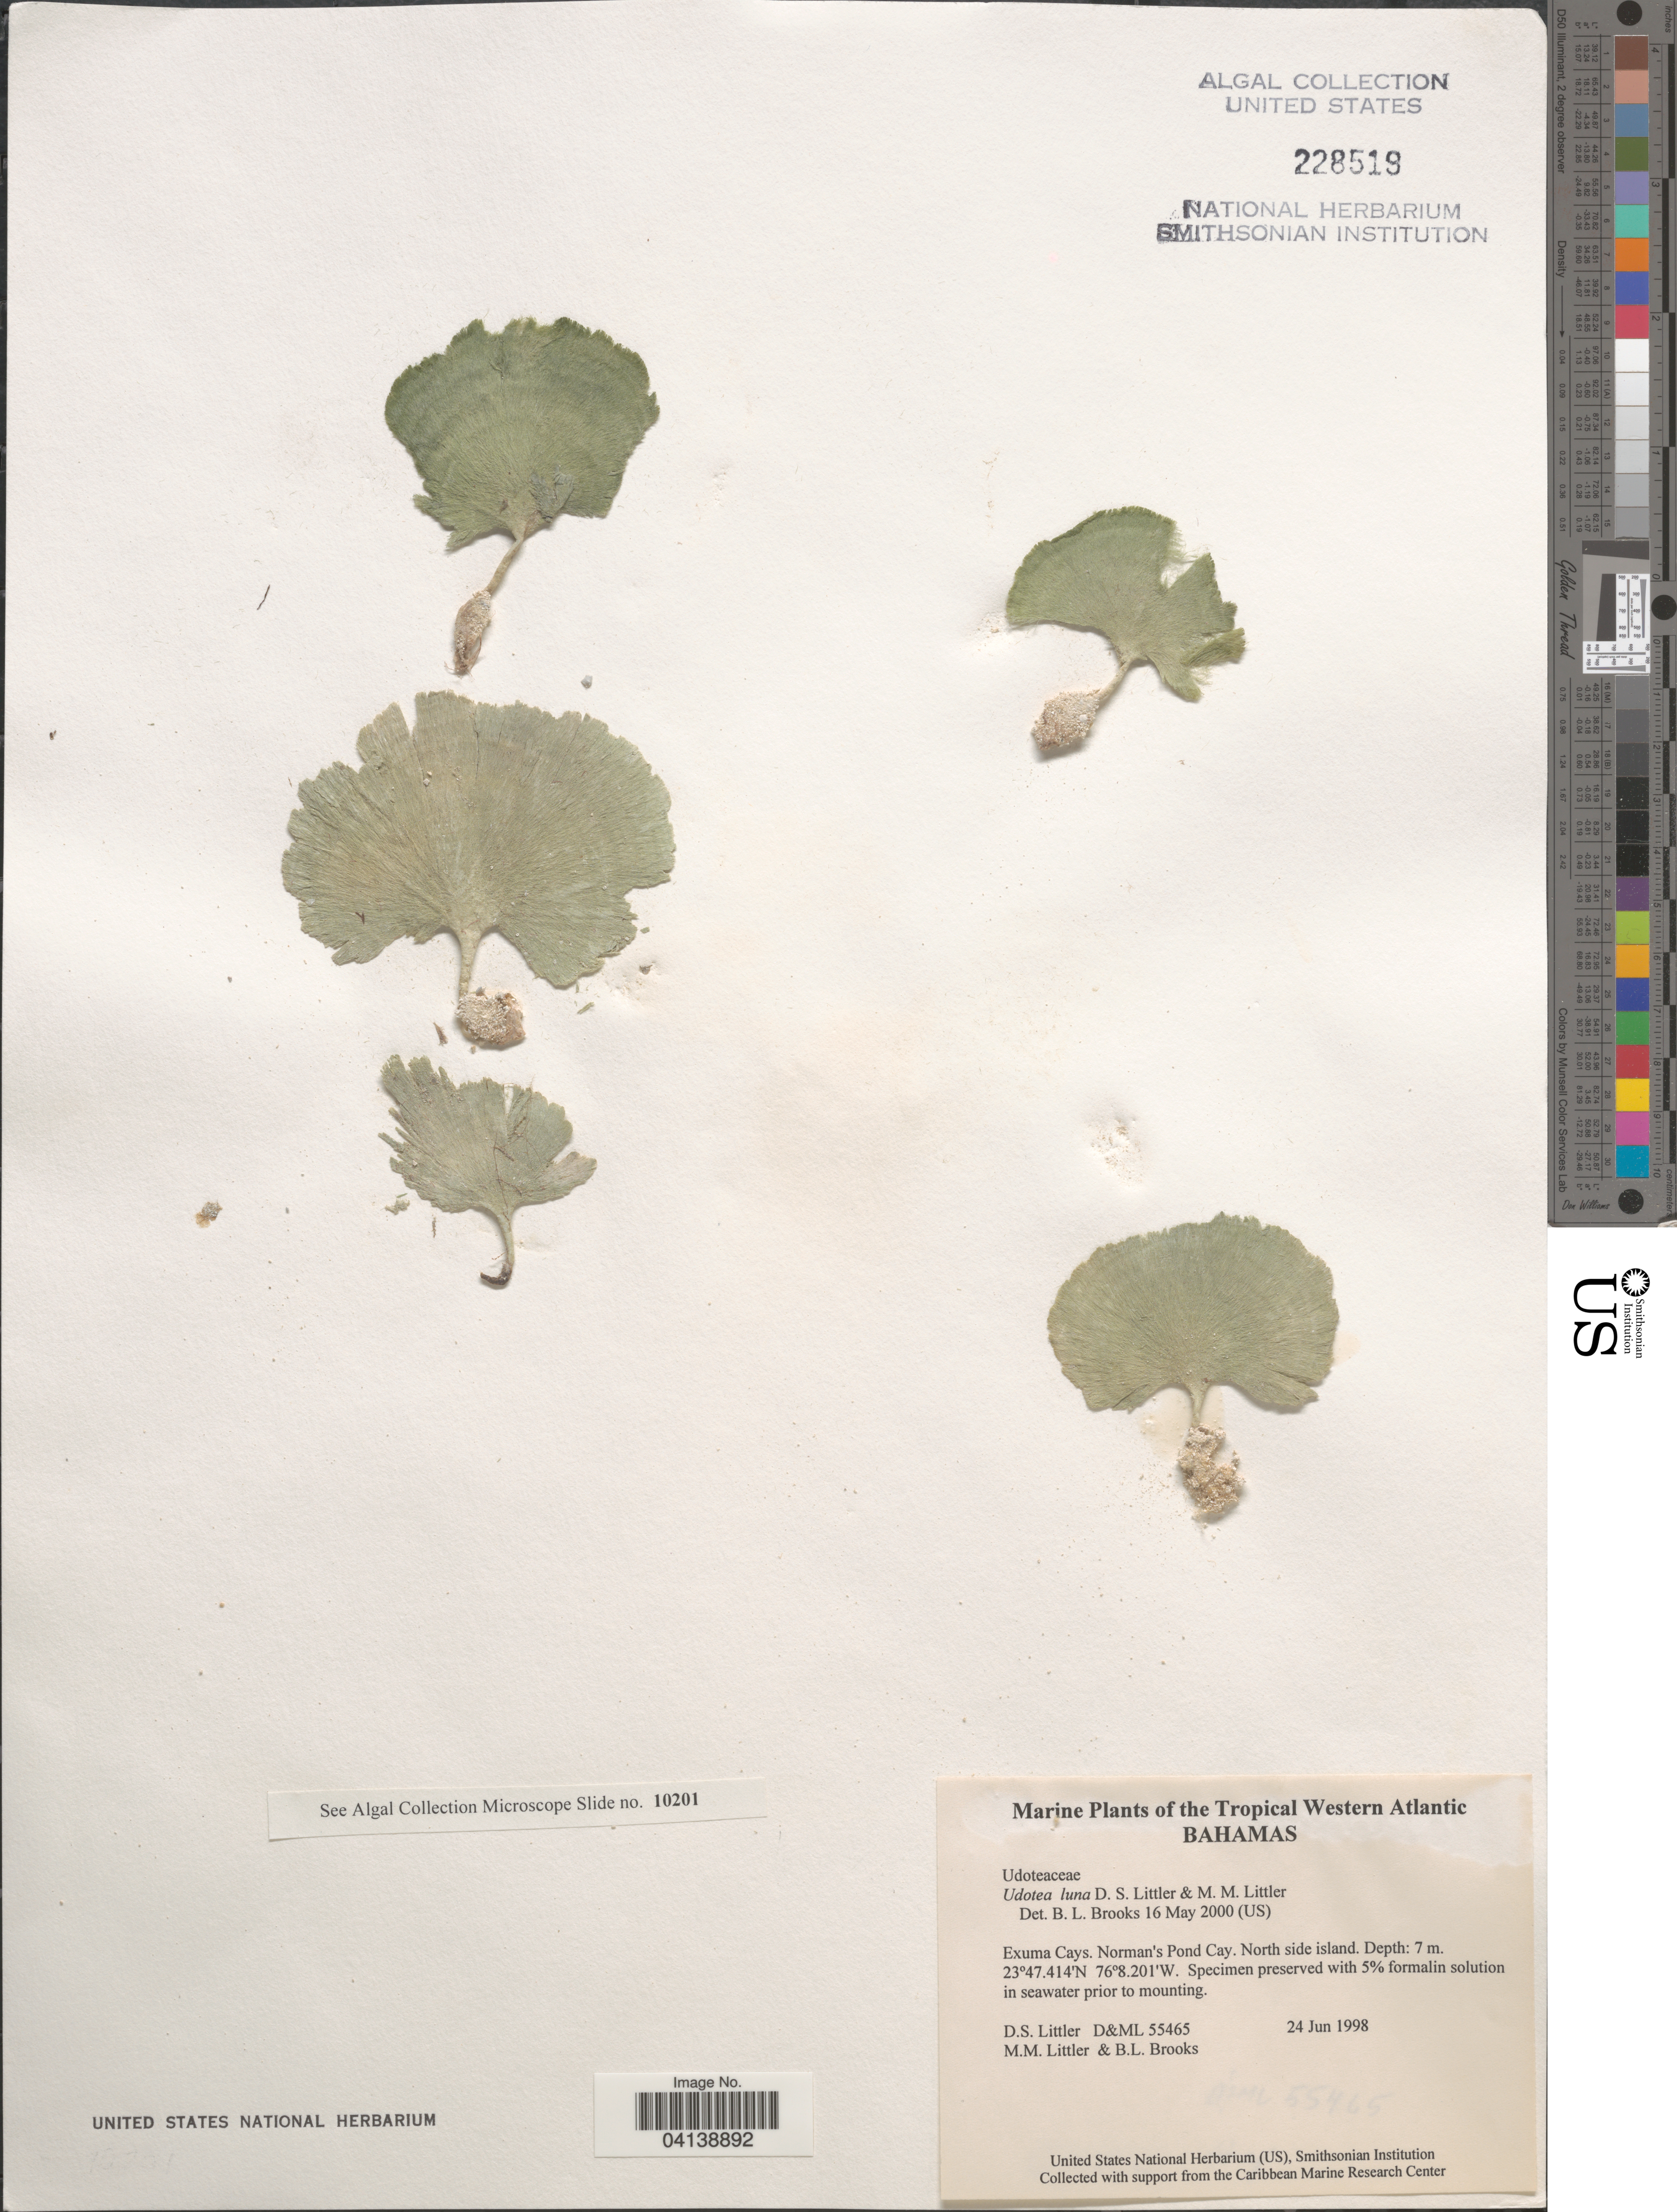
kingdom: Plantae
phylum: Chlorophyta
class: Ulvophyceae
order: Bryopsidales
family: Udoteaceae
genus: Udotea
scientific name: Udotea luna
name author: D.S. Littler & Littler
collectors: D. S. Littler & B. Brooks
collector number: D&ML55465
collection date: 1998-06-24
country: Bahamas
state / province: Exuma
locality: The Tropical Western Atlantic. Exuma Cays. Norman's Pond Cay. North side island.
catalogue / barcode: US 228519